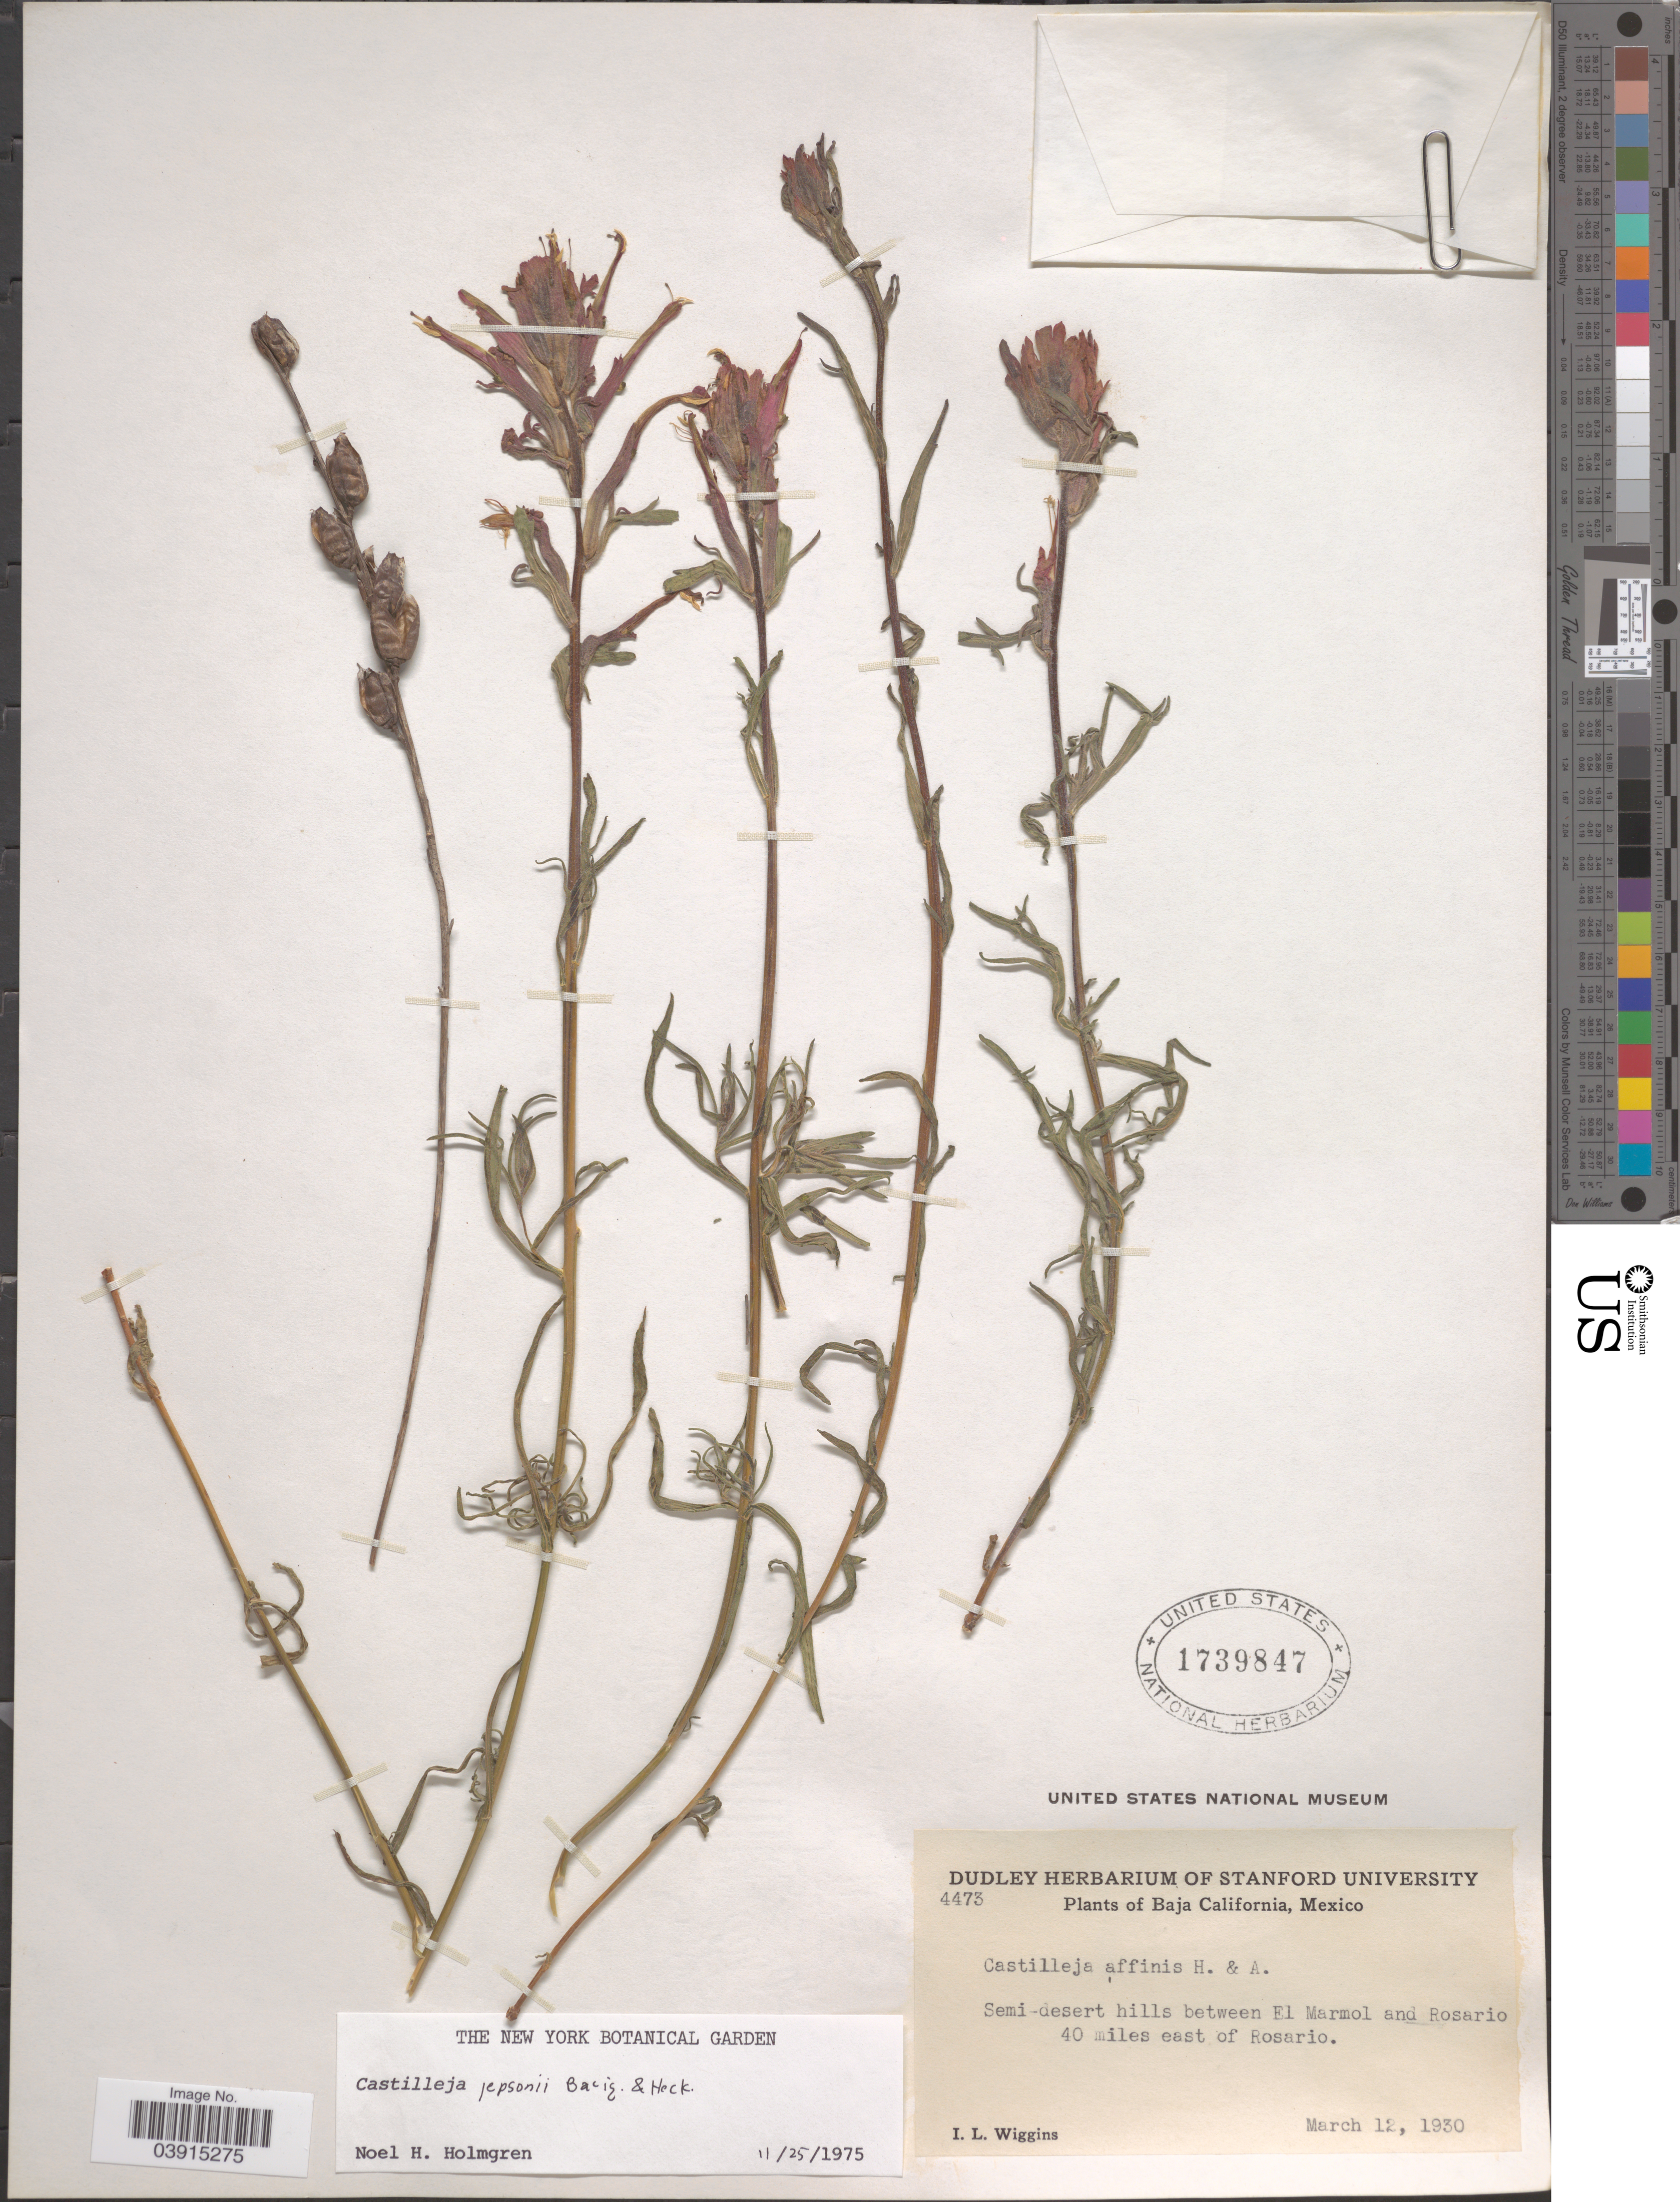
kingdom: Plantae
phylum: Tracheophyta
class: Magnoliopsida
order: Lamiales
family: Orobanchaceae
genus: Castilleja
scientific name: Castilleja jepsonii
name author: Bacig. & Heckard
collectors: I. L. Wiggins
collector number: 4473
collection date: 1930-03-12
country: Mexico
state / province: Baja California Norte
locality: Semi-desert hills between El Marmol and Rosario 40 miles east of Rosario.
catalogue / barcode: US 1739847